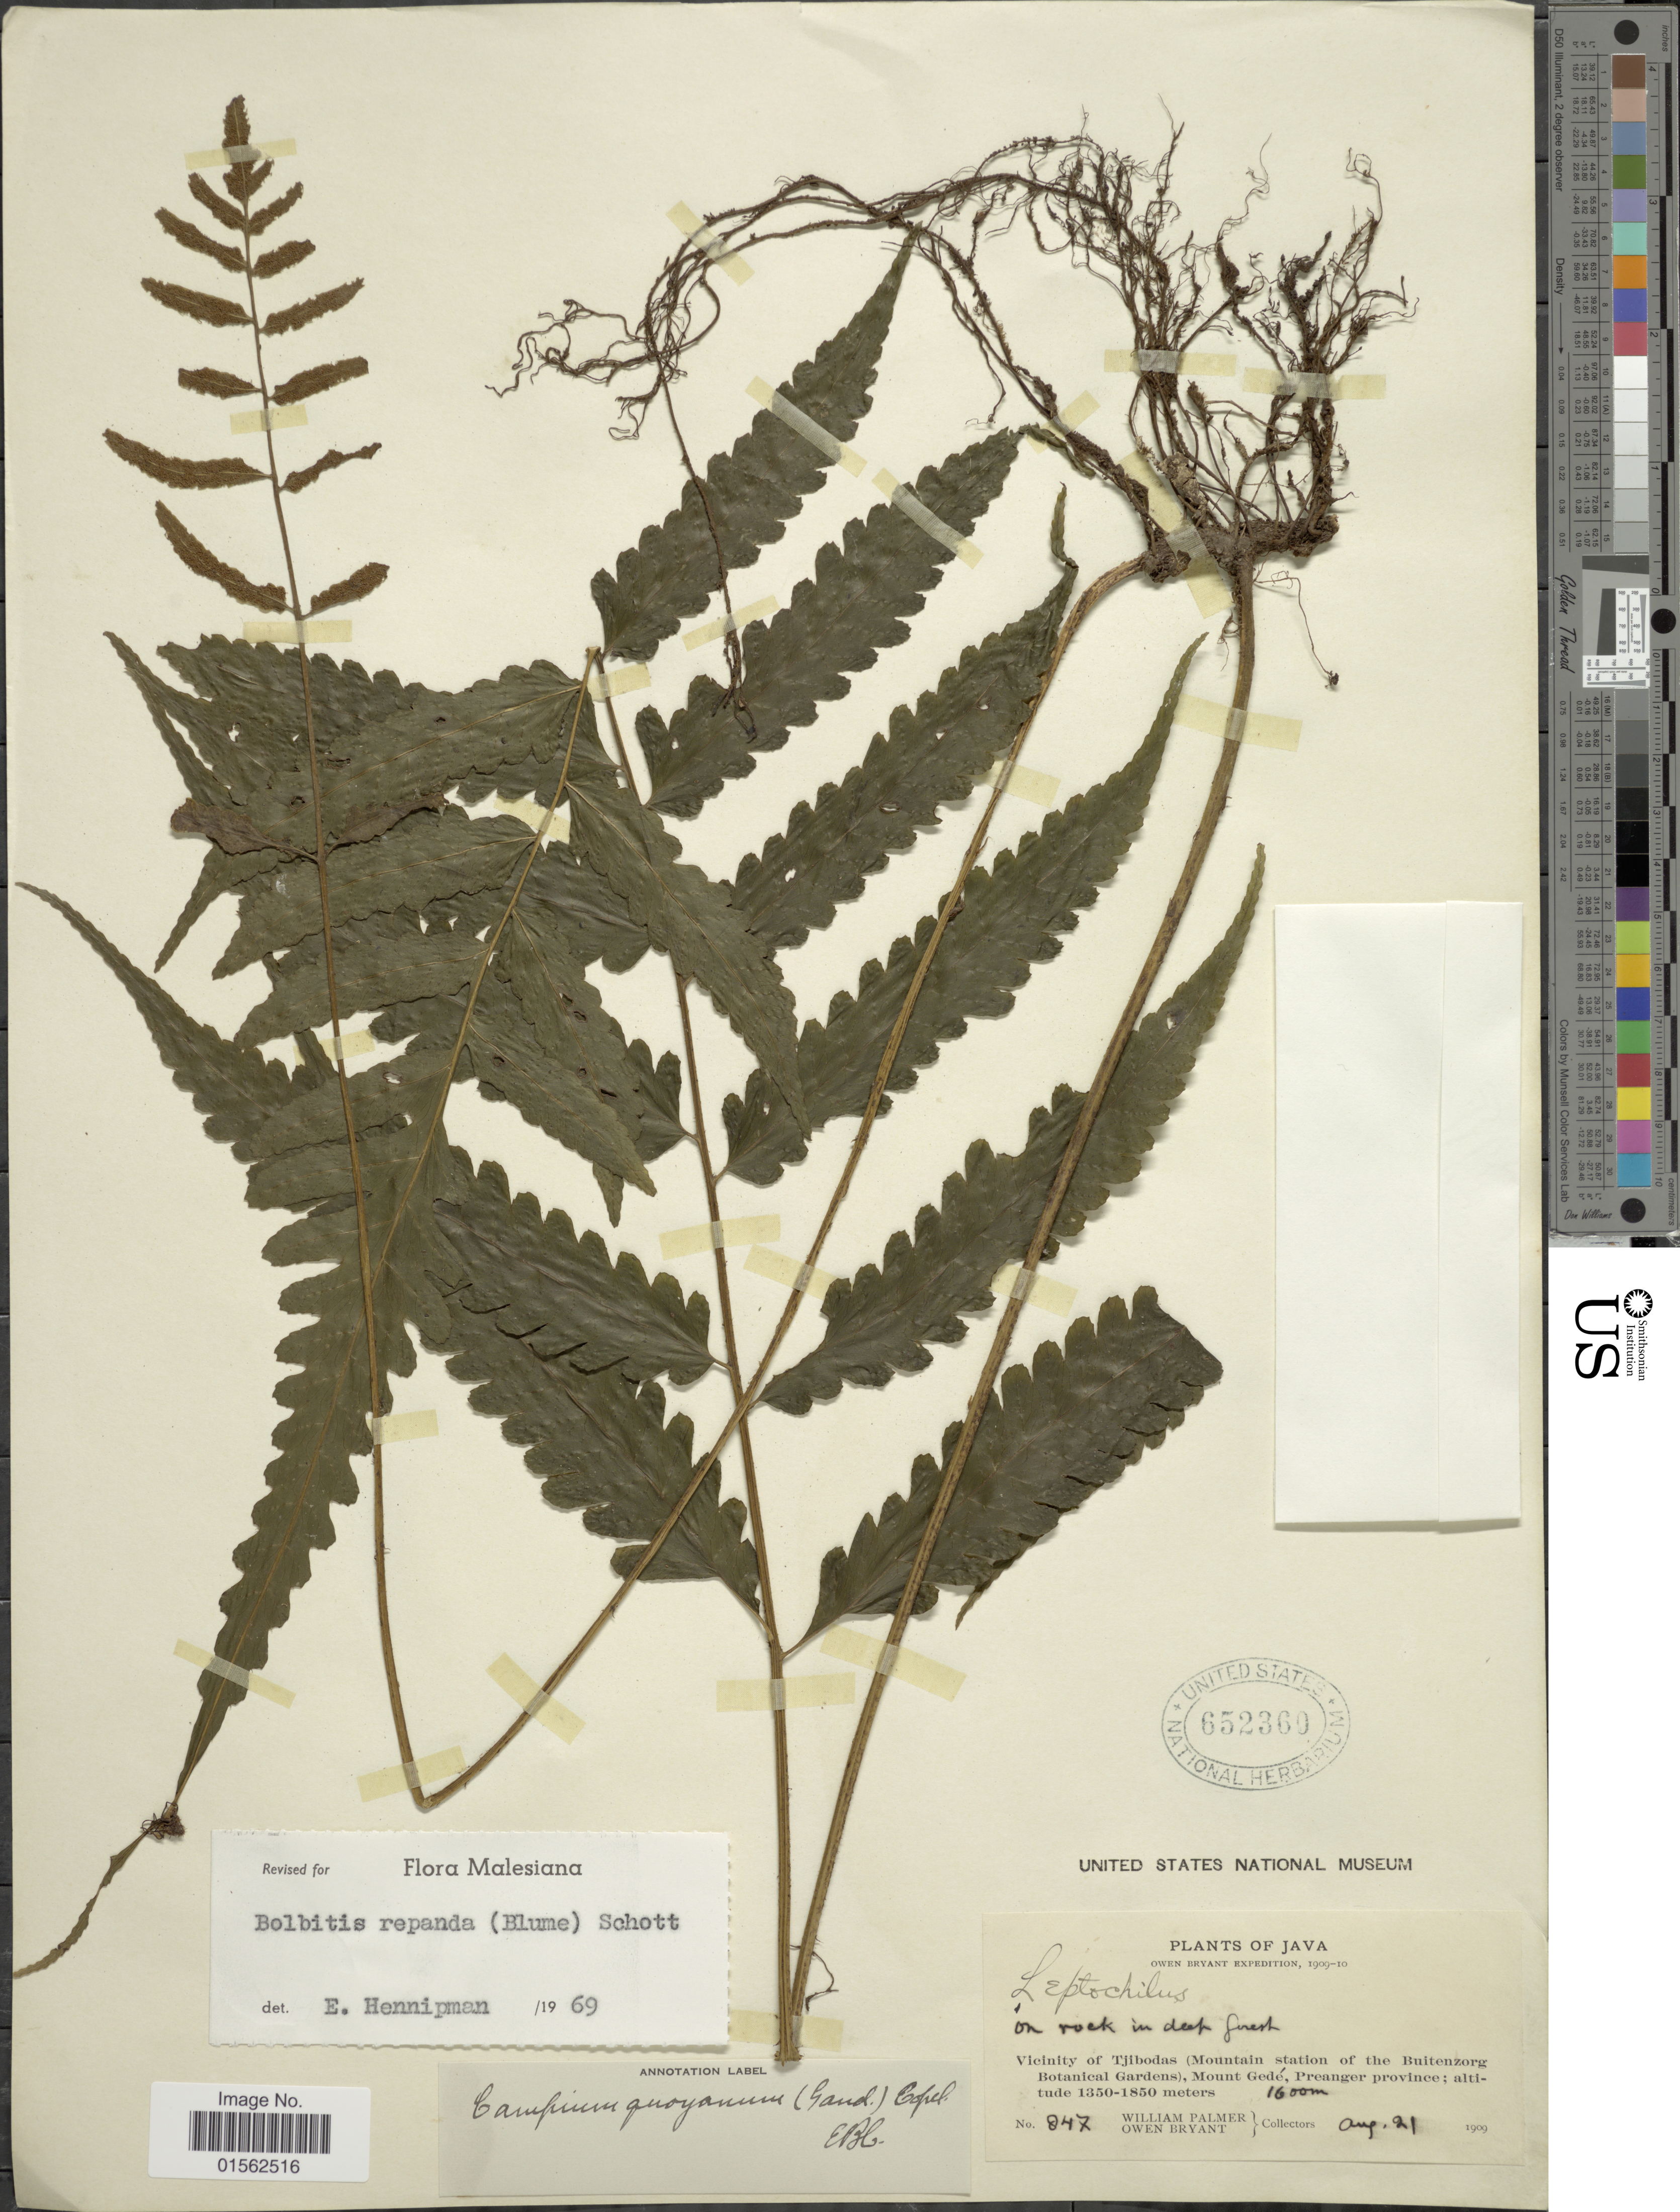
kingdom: Plantae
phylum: Tracheophyta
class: Polypodiopsida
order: Polypodiales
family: Dryopteridaceae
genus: Bolbitis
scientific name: Bolbitis repanda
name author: (Blume) Schott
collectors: W. Palmer & O. Bryant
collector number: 847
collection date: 1909-08-21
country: Indonesia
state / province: Java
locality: Vicinity of Tjibodas (Mountain station of the Buitenzorg Botanical Gardens), Mount Gedé, Preanger province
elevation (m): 1600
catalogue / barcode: US 652360